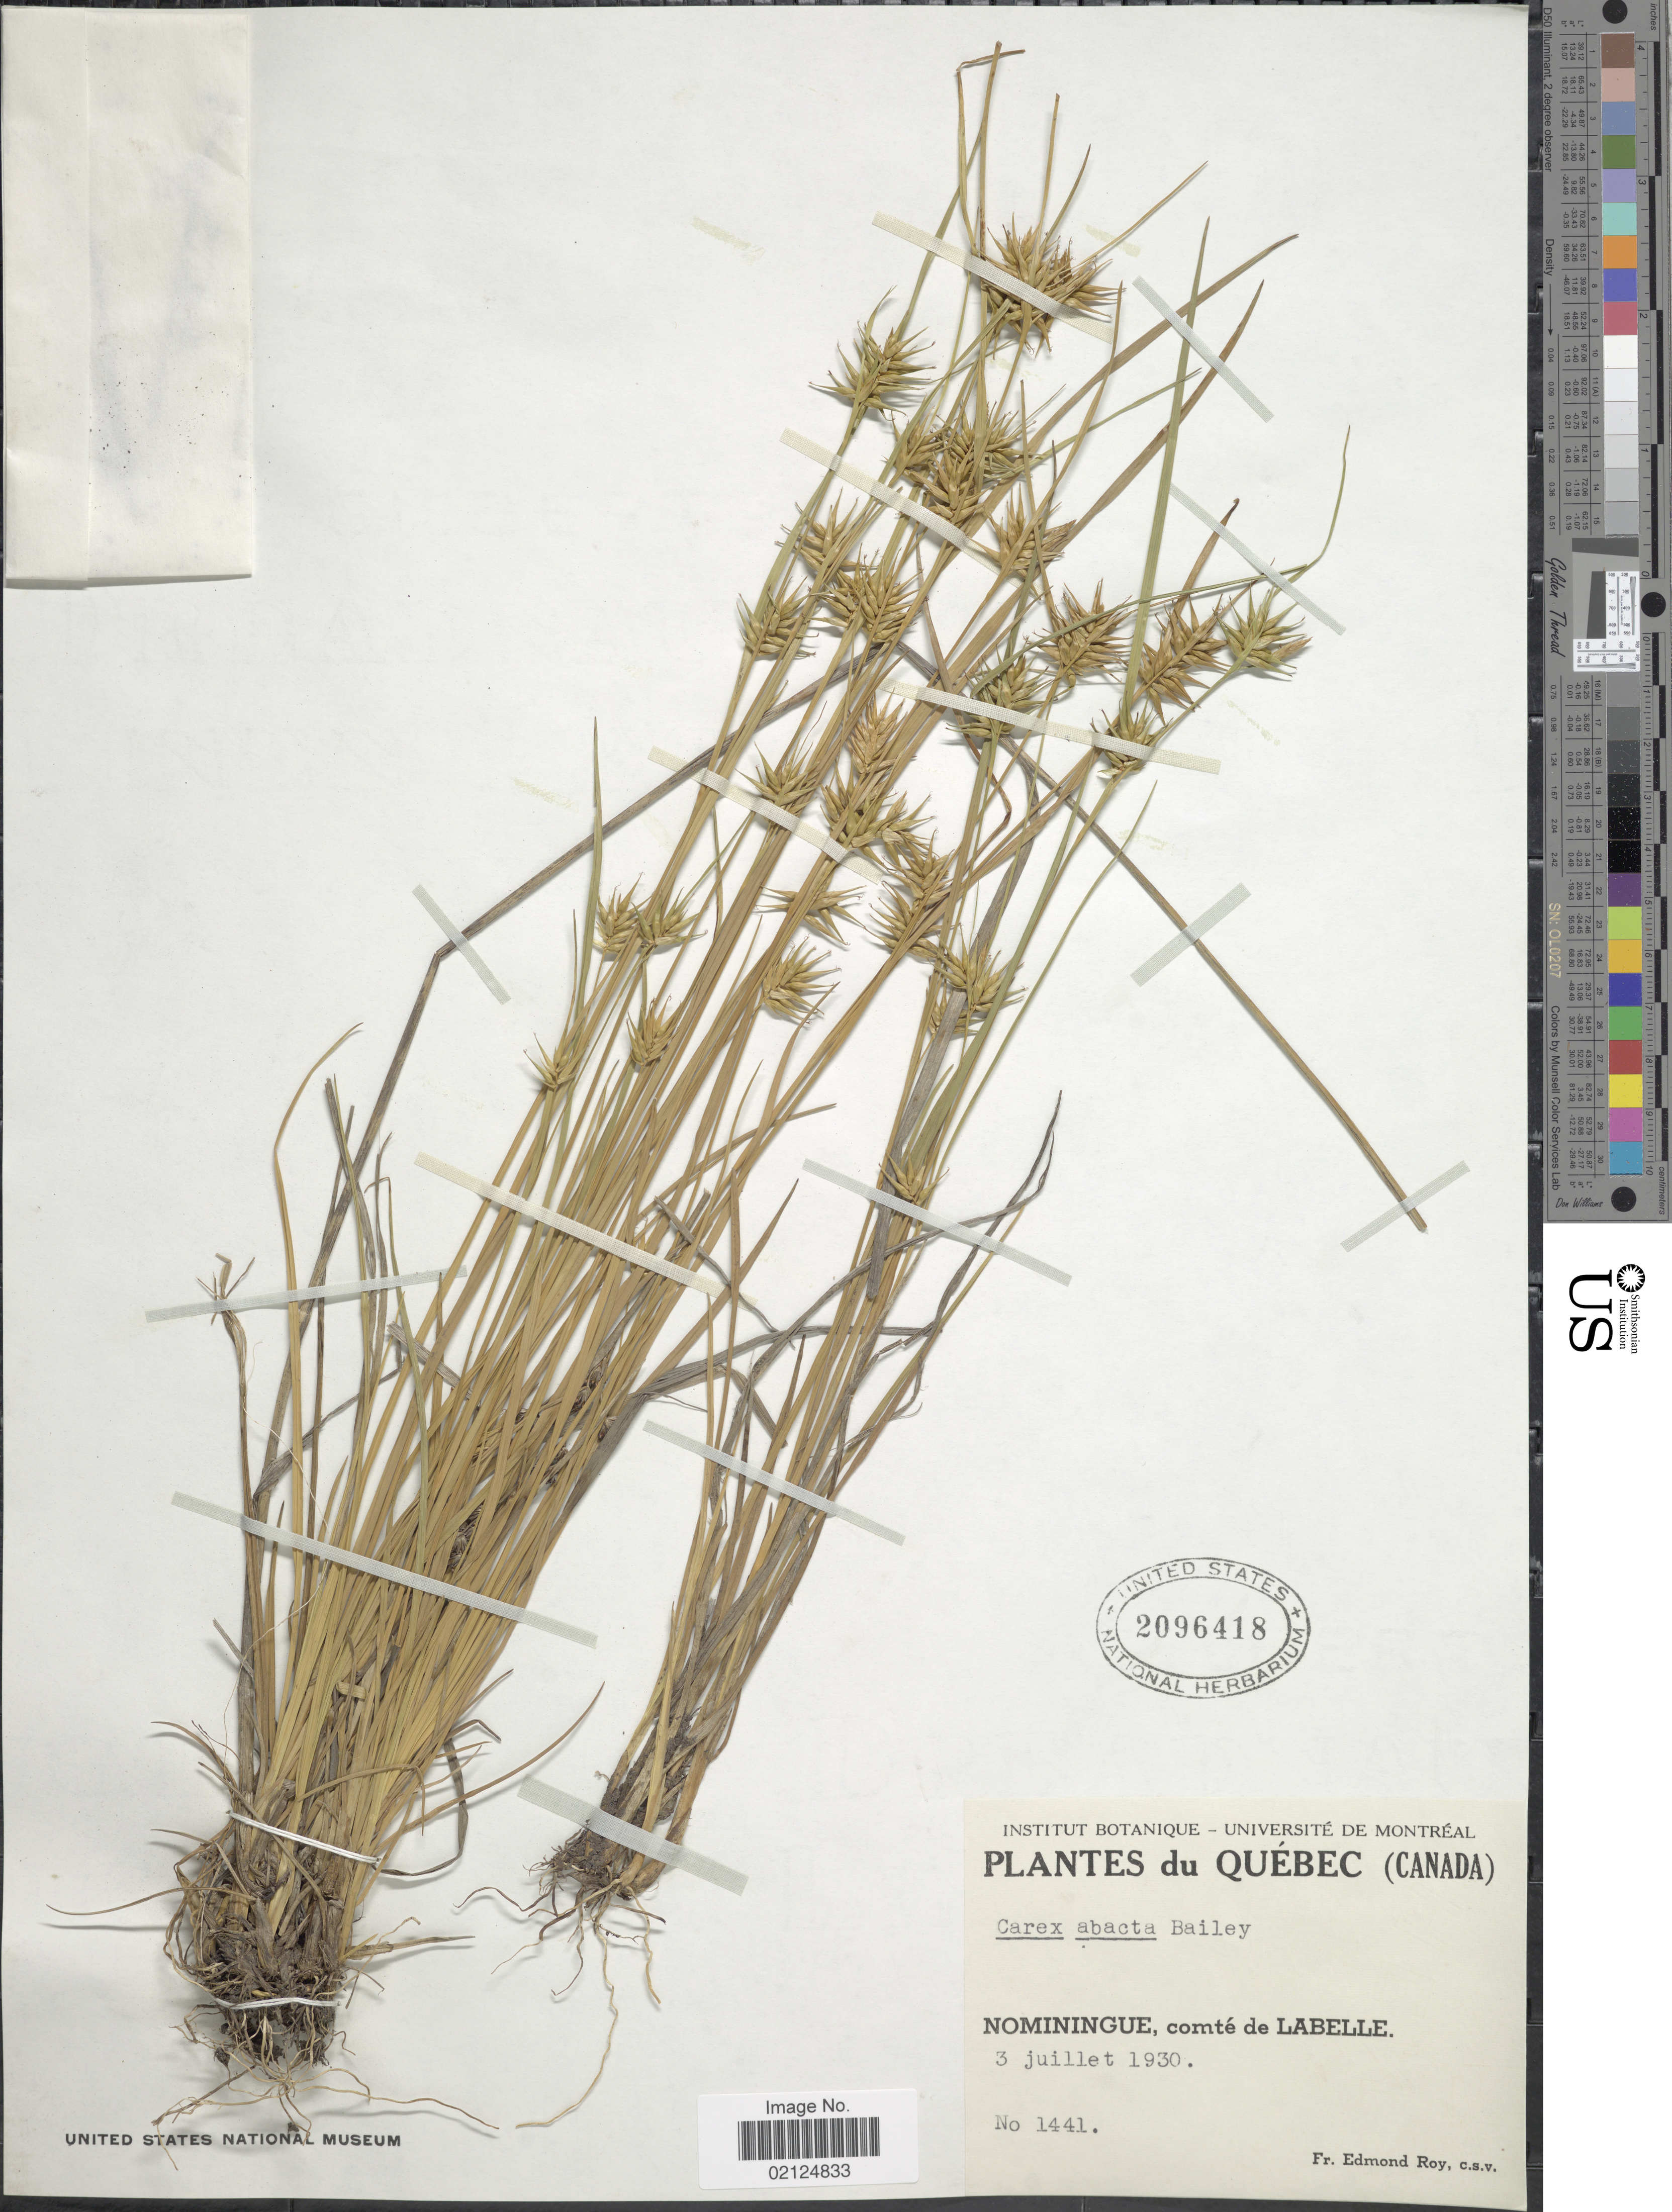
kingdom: Plantae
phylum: Tracheophyta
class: Liliopsida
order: Poales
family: Cyperaceae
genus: Carex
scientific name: Carex michauxiana subsp. michauxiana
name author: Boeckeler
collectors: E. Roy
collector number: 1441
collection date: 1930-07-03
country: Canada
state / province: Quebec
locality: Nominingue, comte de Labelle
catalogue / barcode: US 2096418